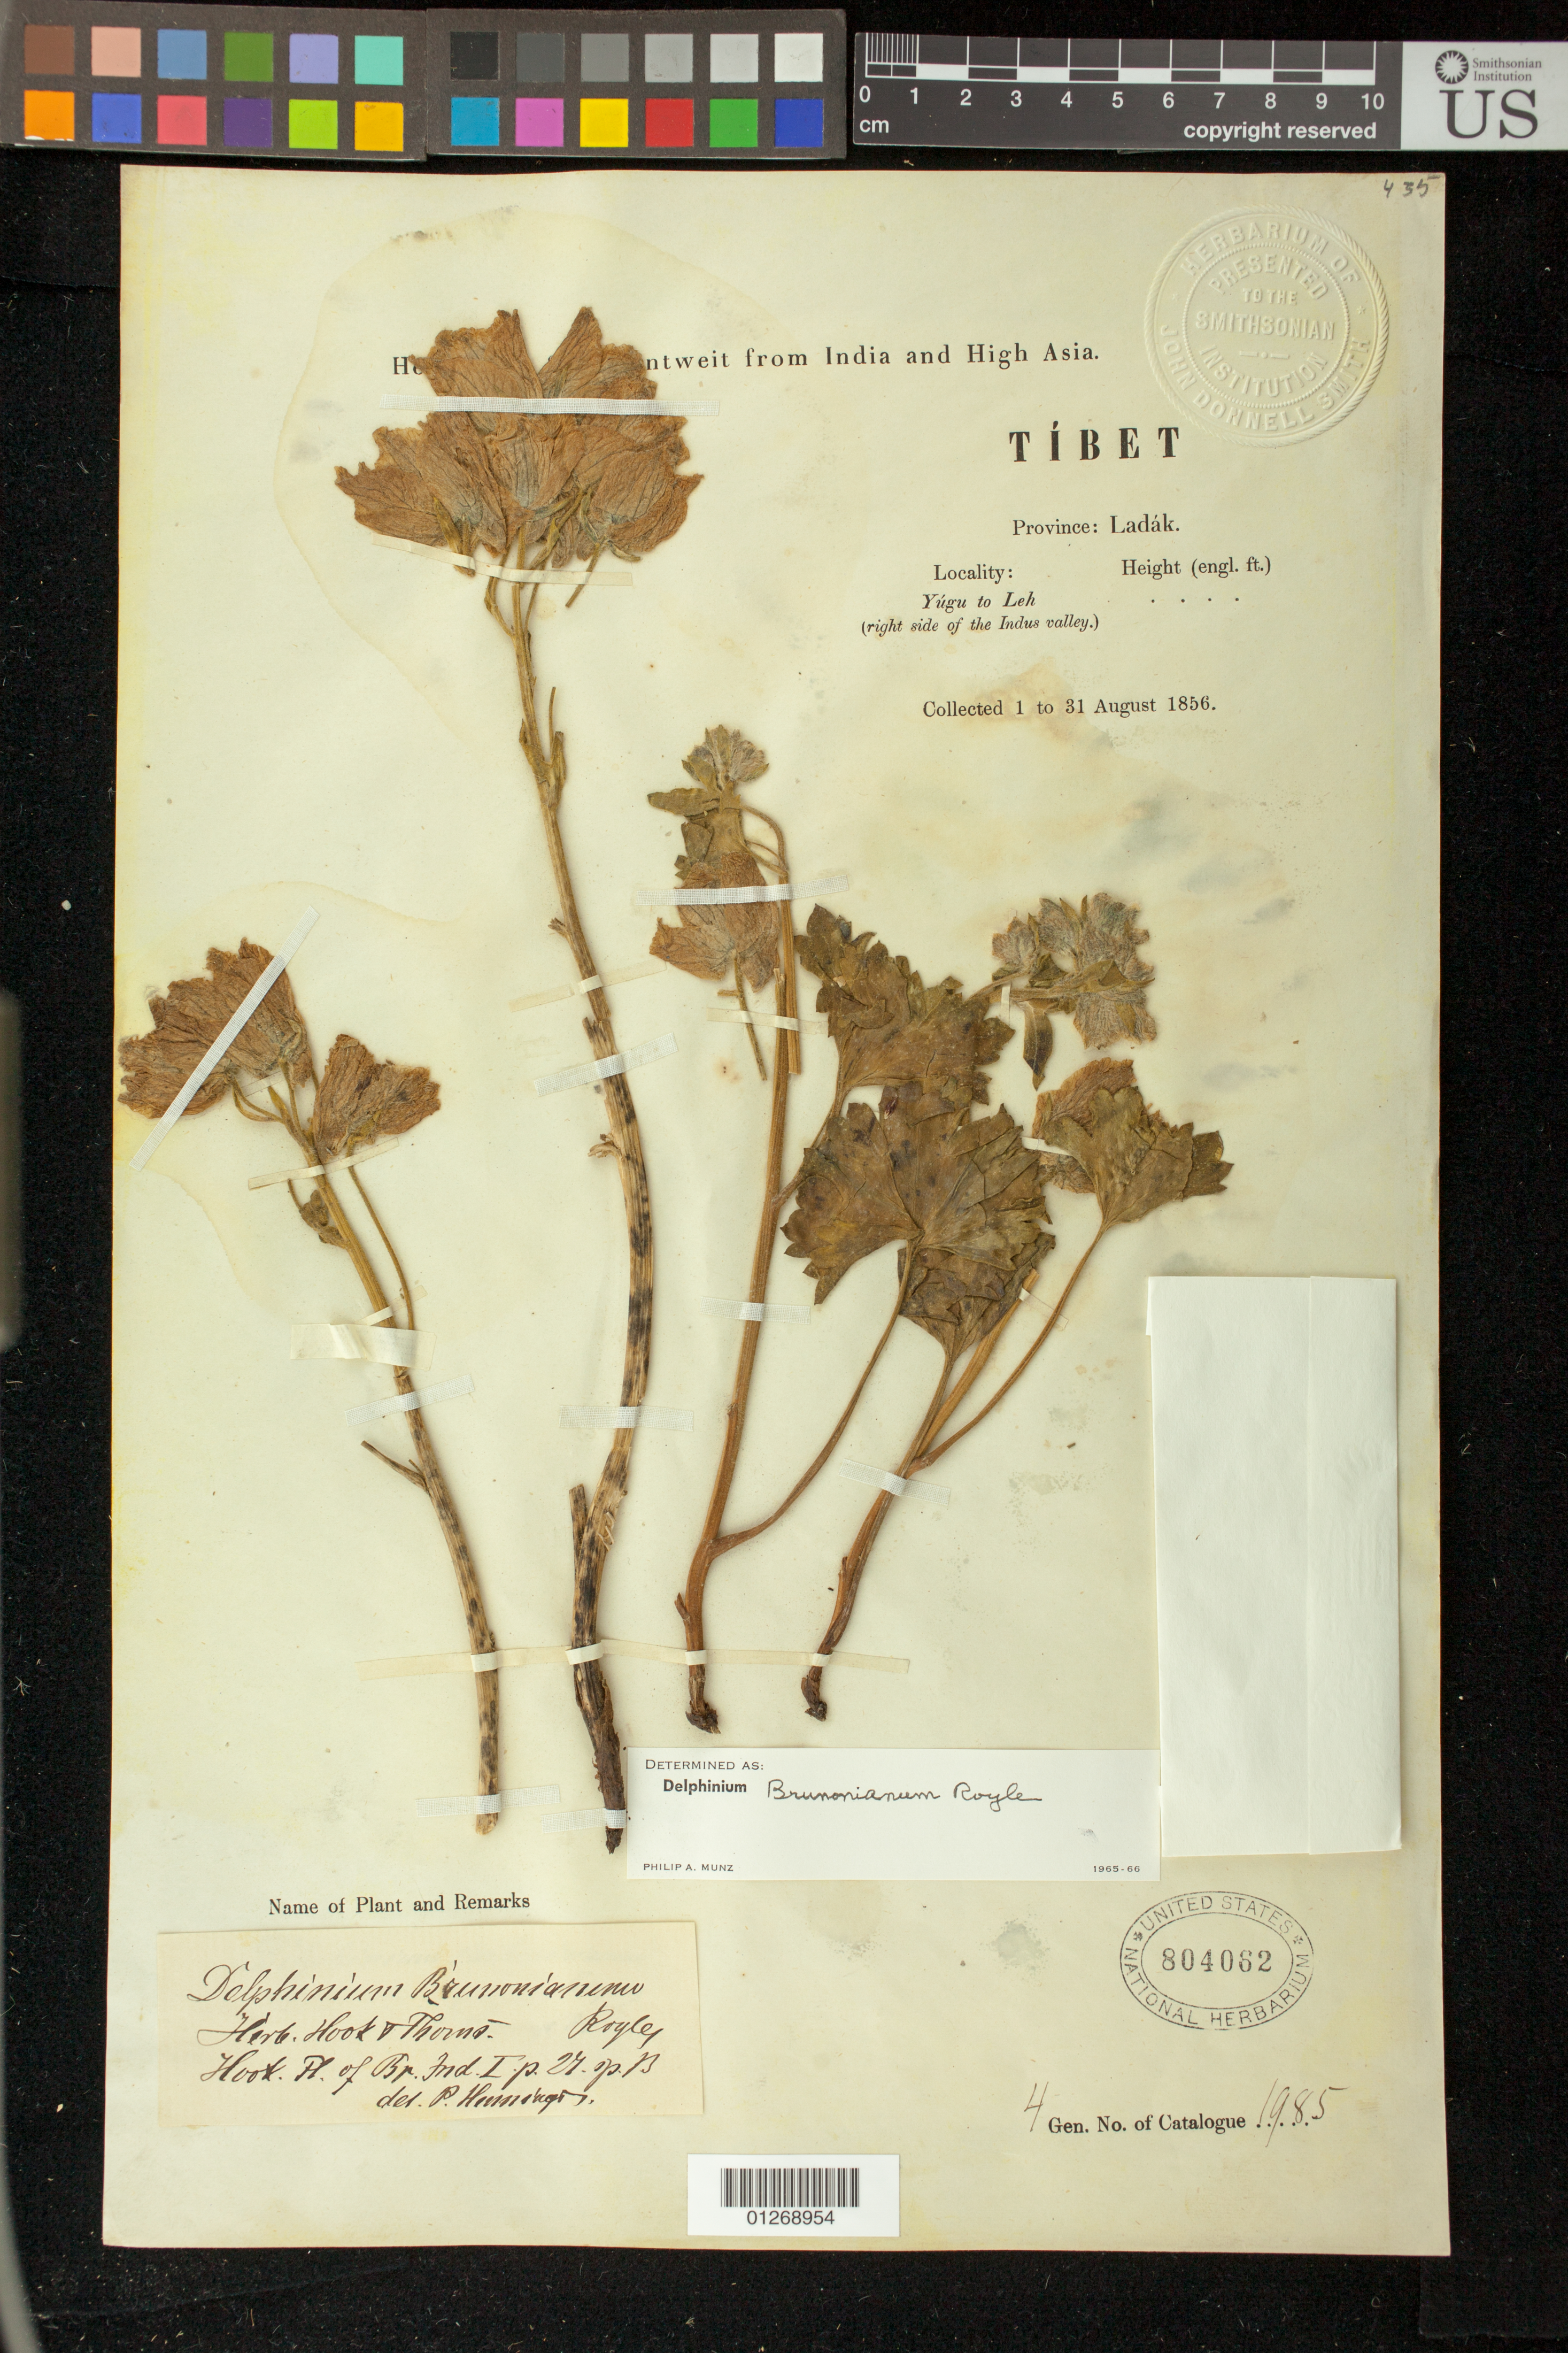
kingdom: Plantae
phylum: Tracheophyta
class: Magnoliopsida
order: Ranunculales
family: Ranunculaceae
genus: Delphinium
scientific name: Delphinium brunonianum var. schlagintweitii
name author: Huth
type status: Possible Type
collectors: Herbarium Schlagintweit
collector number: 1985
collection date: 1856-08-01/1856-08-31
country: India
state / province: Ladakh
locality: Tibet. Province Ladak [Ladakh, now in India]. Yugu to Leh (right side of the Indus valley)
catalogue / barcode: US 804062